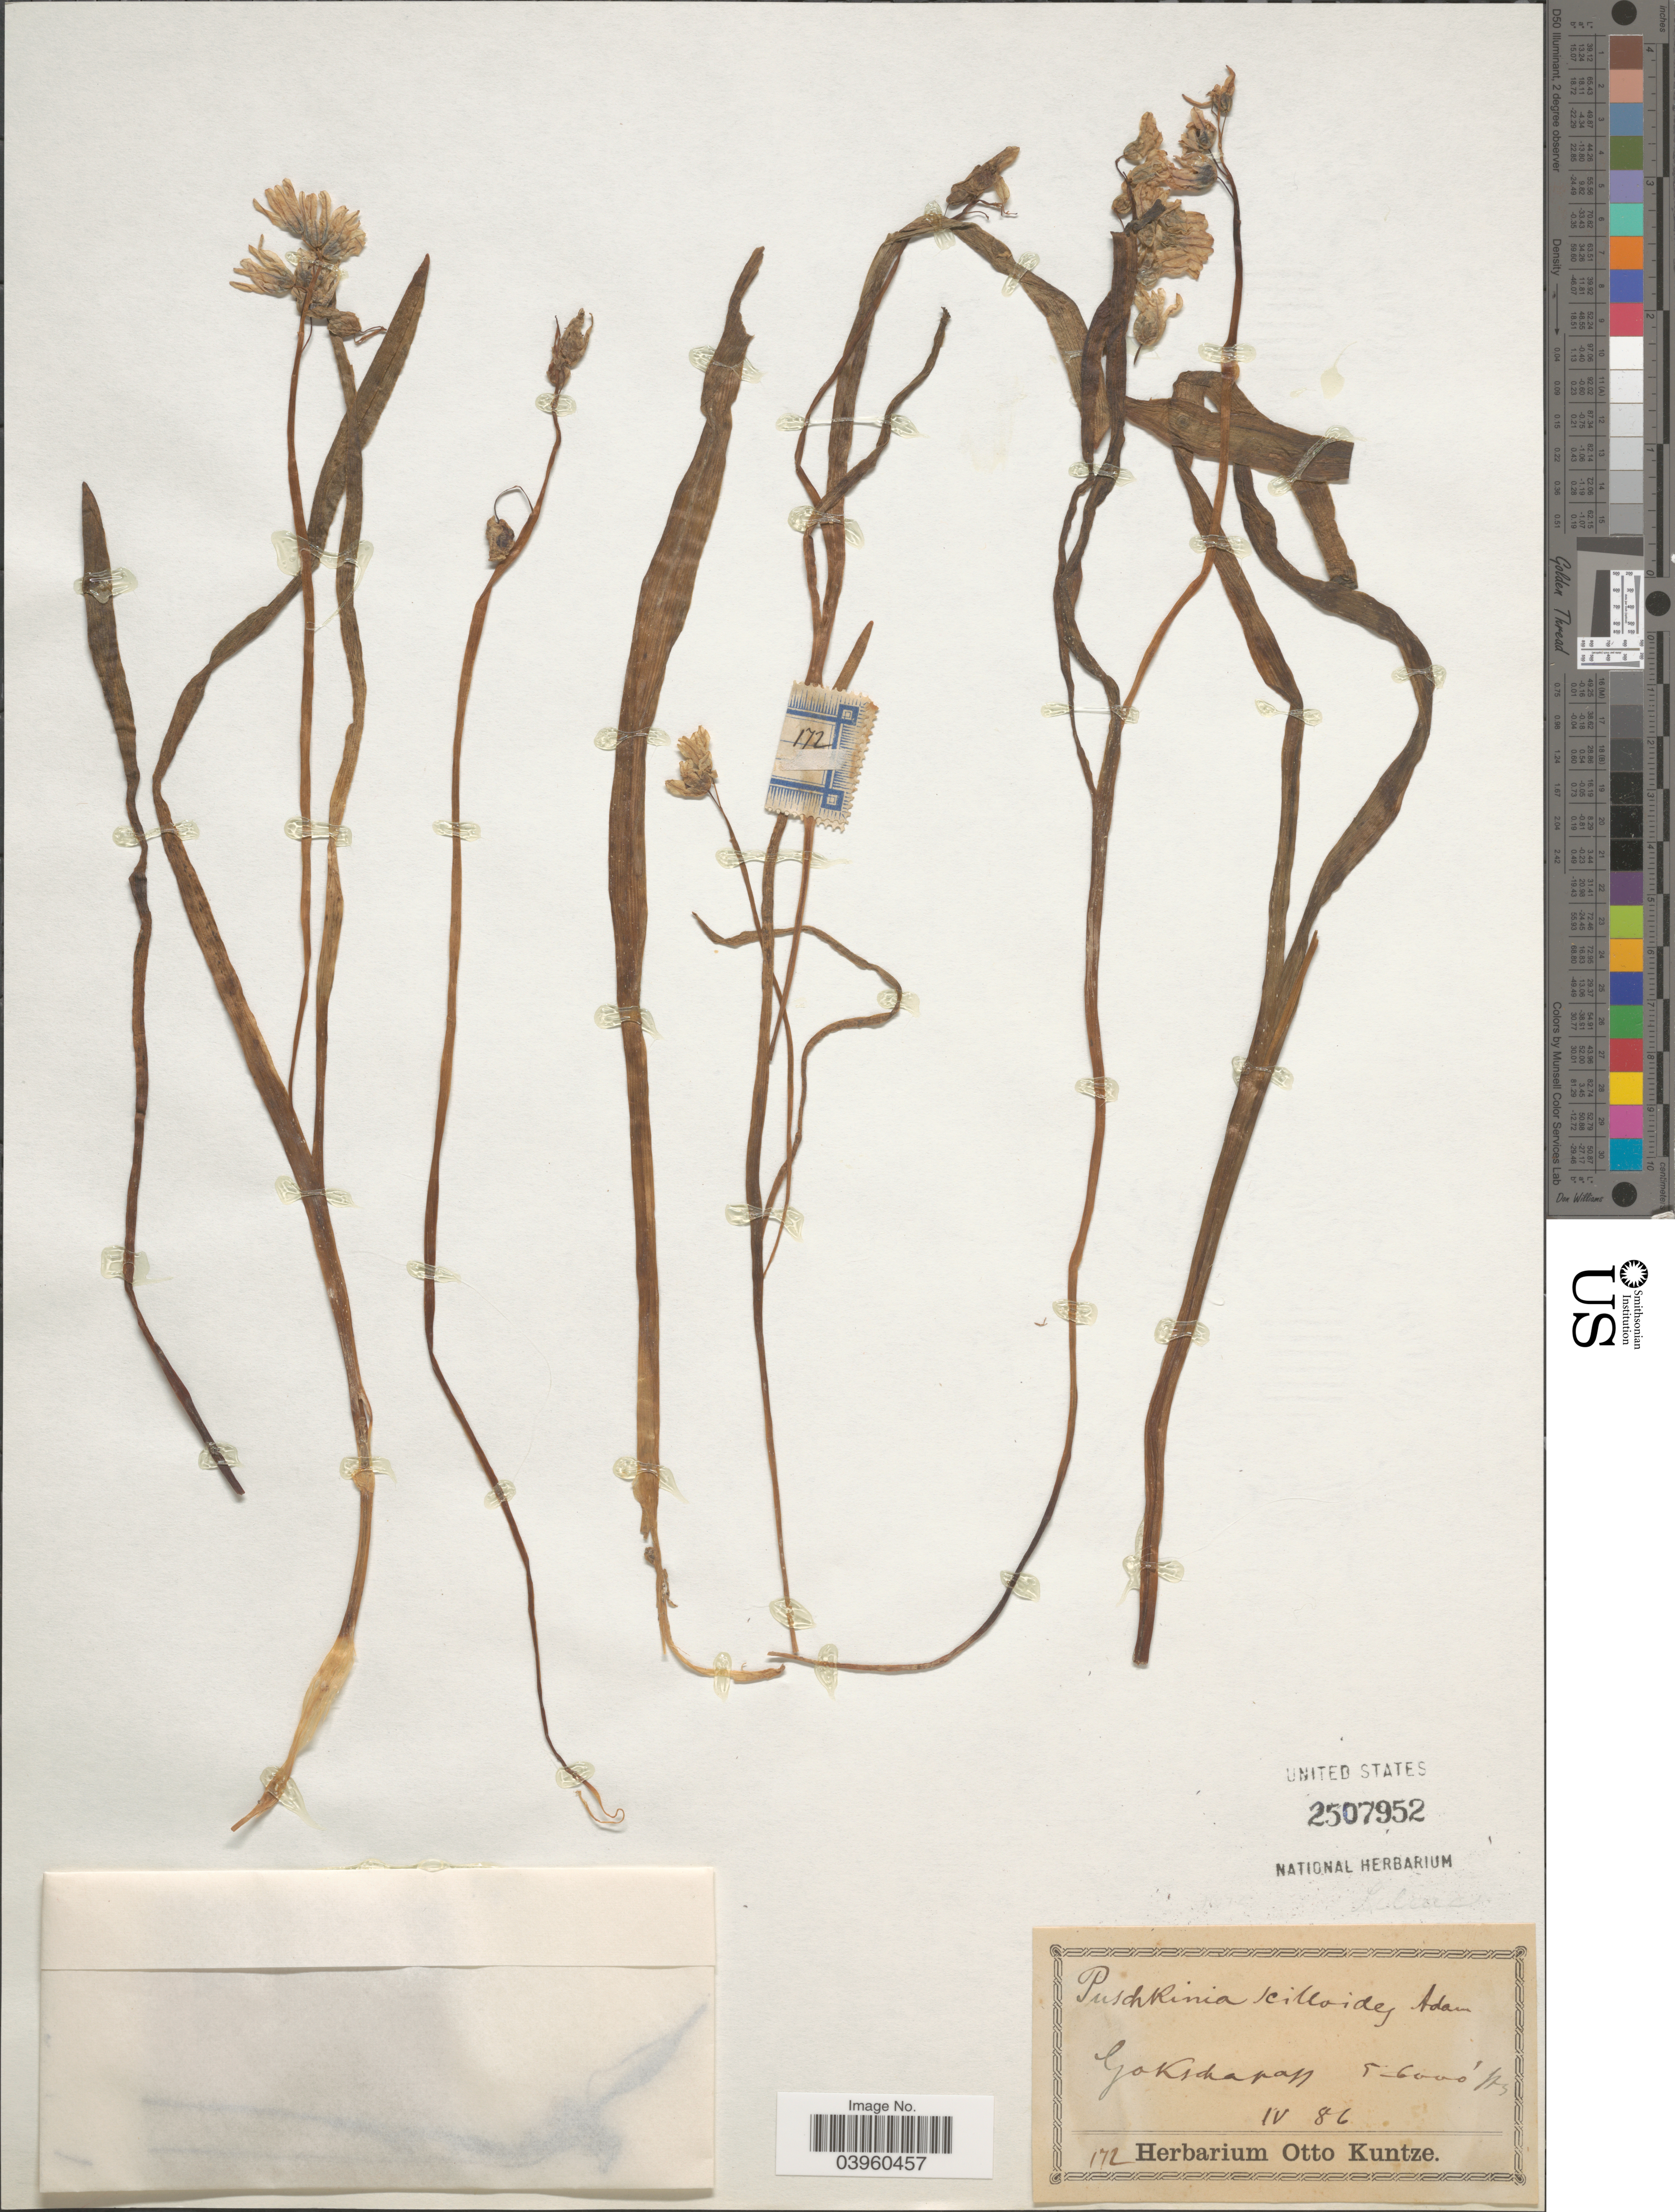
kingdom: Plantae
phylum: Tracheophyta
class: Liliopsida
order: Asparagales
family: Asparagaceae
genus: Puschkinia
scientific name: Puschkinia scilloides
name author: Adams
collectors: ex herb. Otto Kuntze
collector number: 172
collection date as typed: Transcribed d/m/y: /4/86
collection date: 1886-04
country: Armenia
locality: Gokschapass [Armenia or Azerbaijan]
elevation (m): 1524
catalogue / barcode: US 2507952